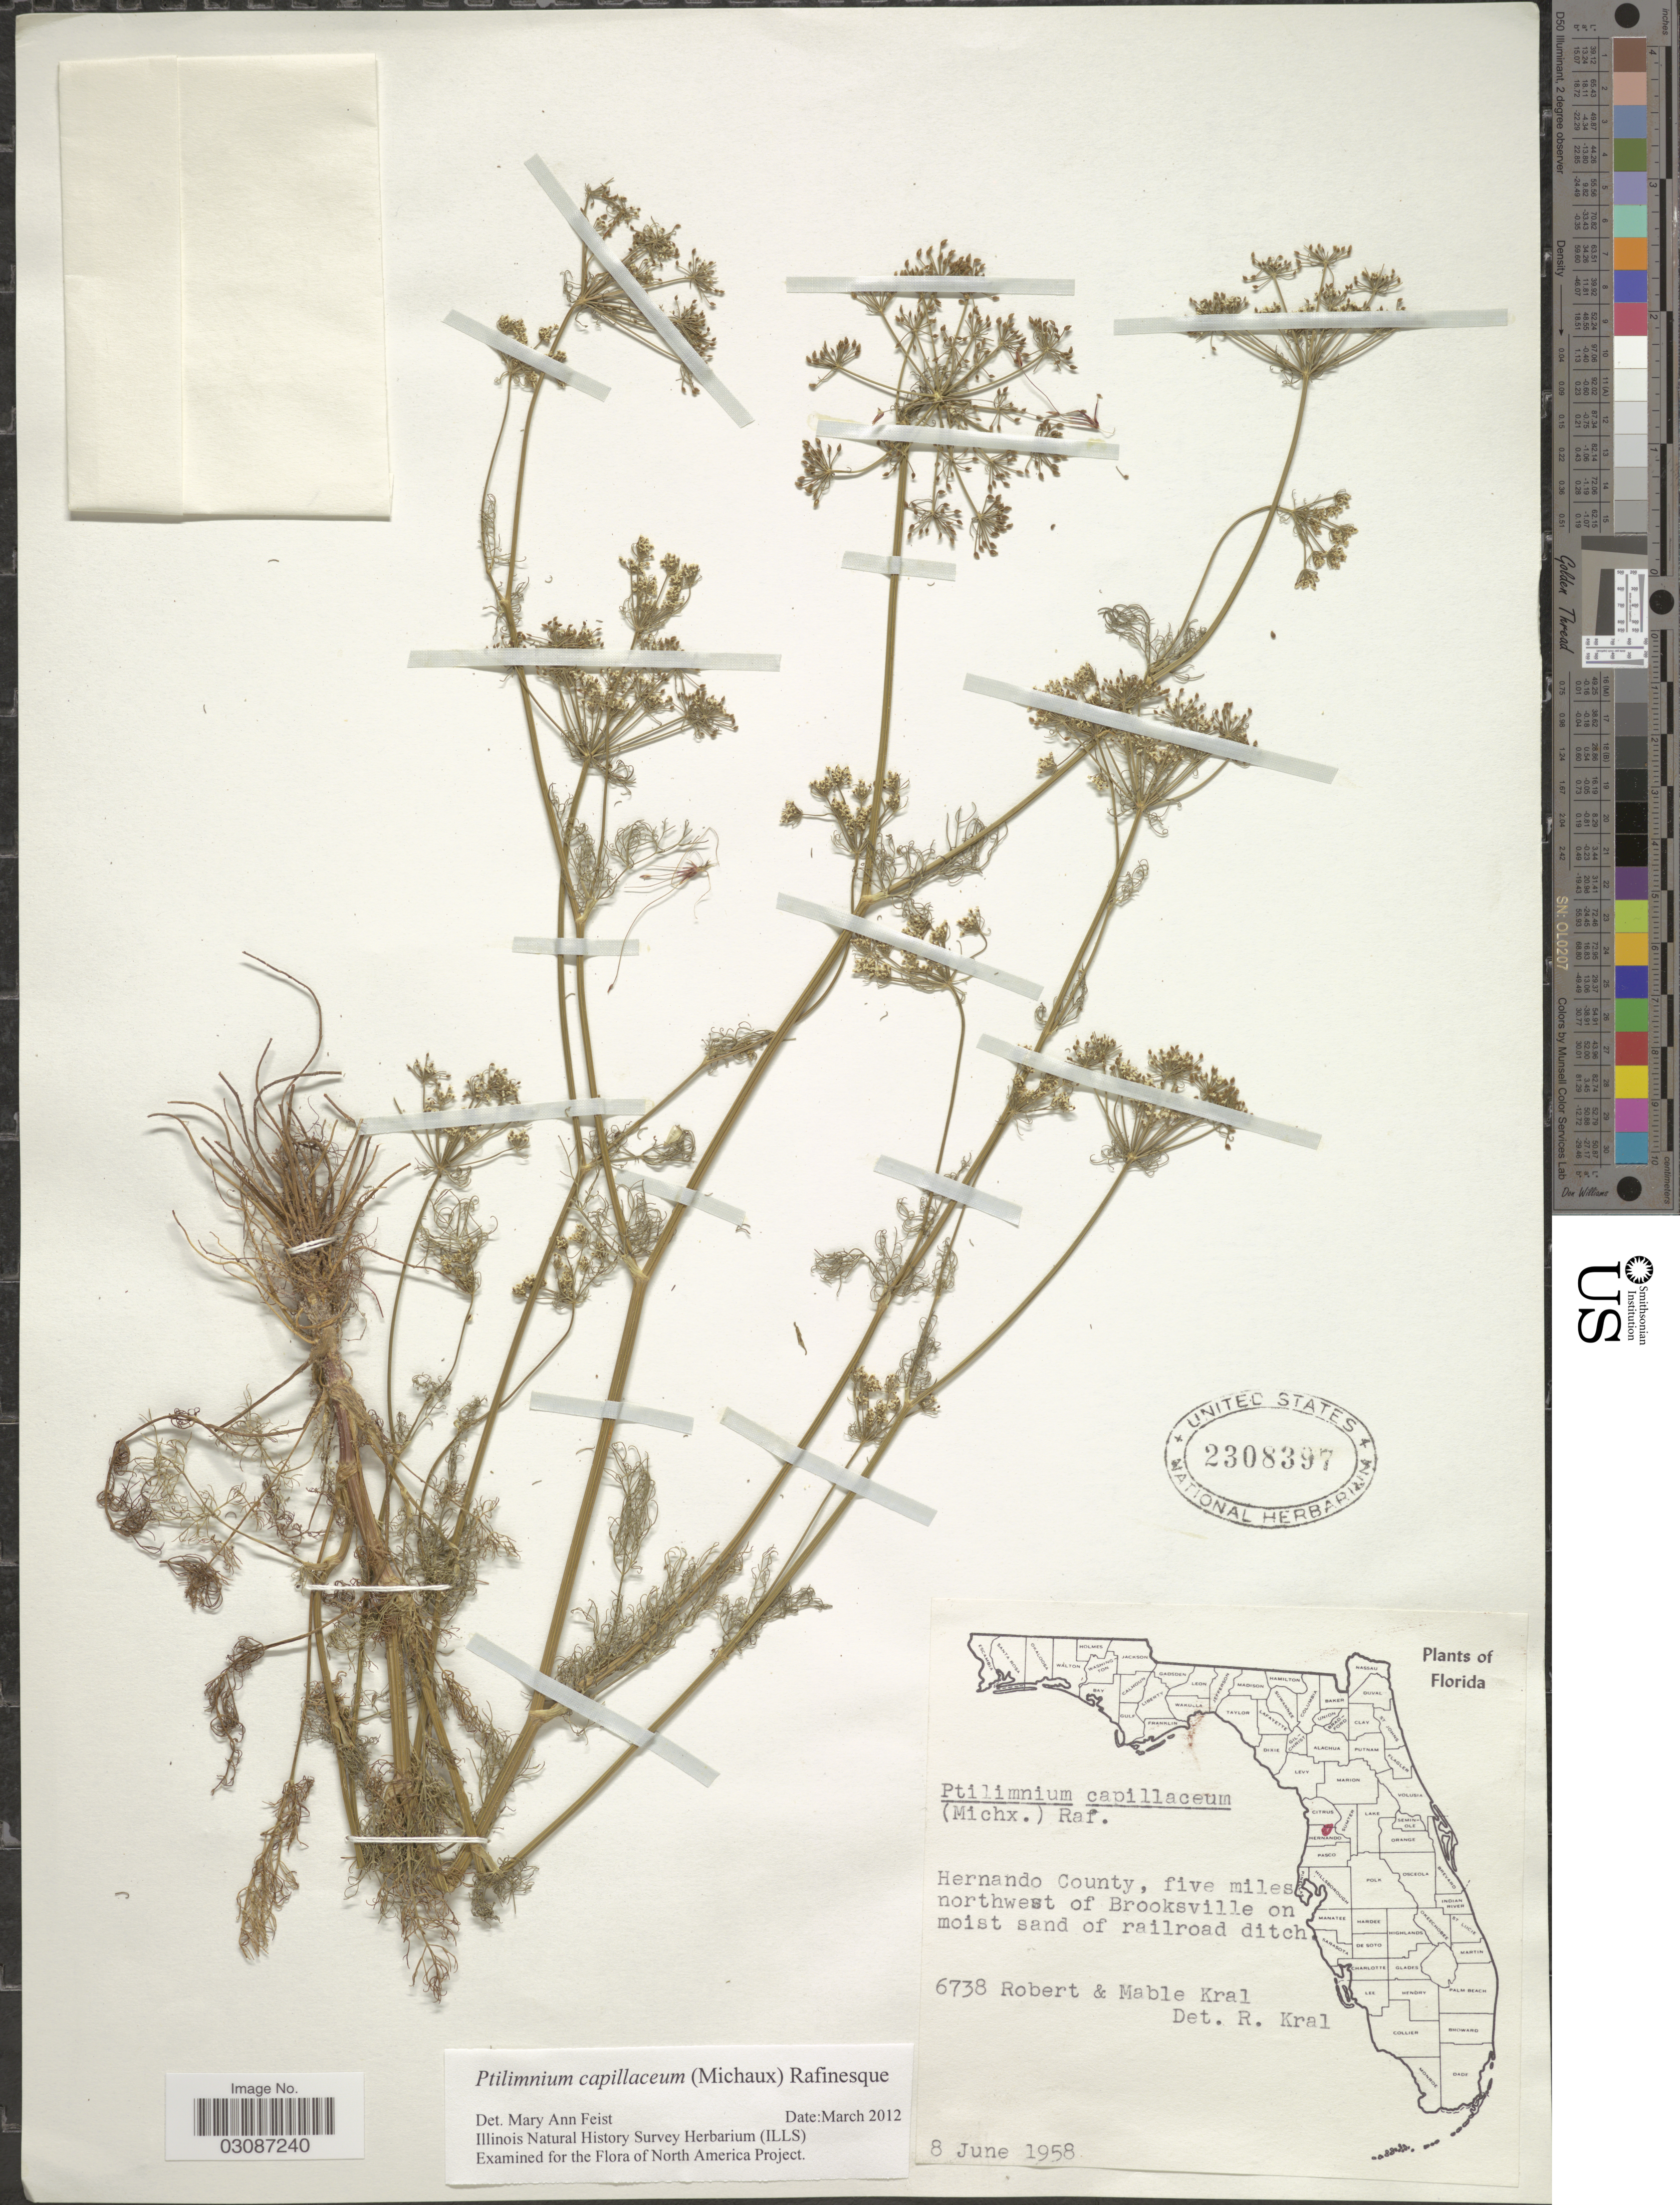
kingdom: Plantae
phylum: Tracheophyta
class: Magnoliopsida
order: Apiales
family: Apiaceae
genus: Ptilimnium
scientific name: Ptilimnium capillaceum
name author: (Michx.) Raf.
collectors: R. Kral & M. Kral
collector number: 6738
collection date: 1958-06-08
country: United States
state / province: Florida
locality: Hernando County, five miles northwest of Brooksville.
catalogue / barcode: US 2308397